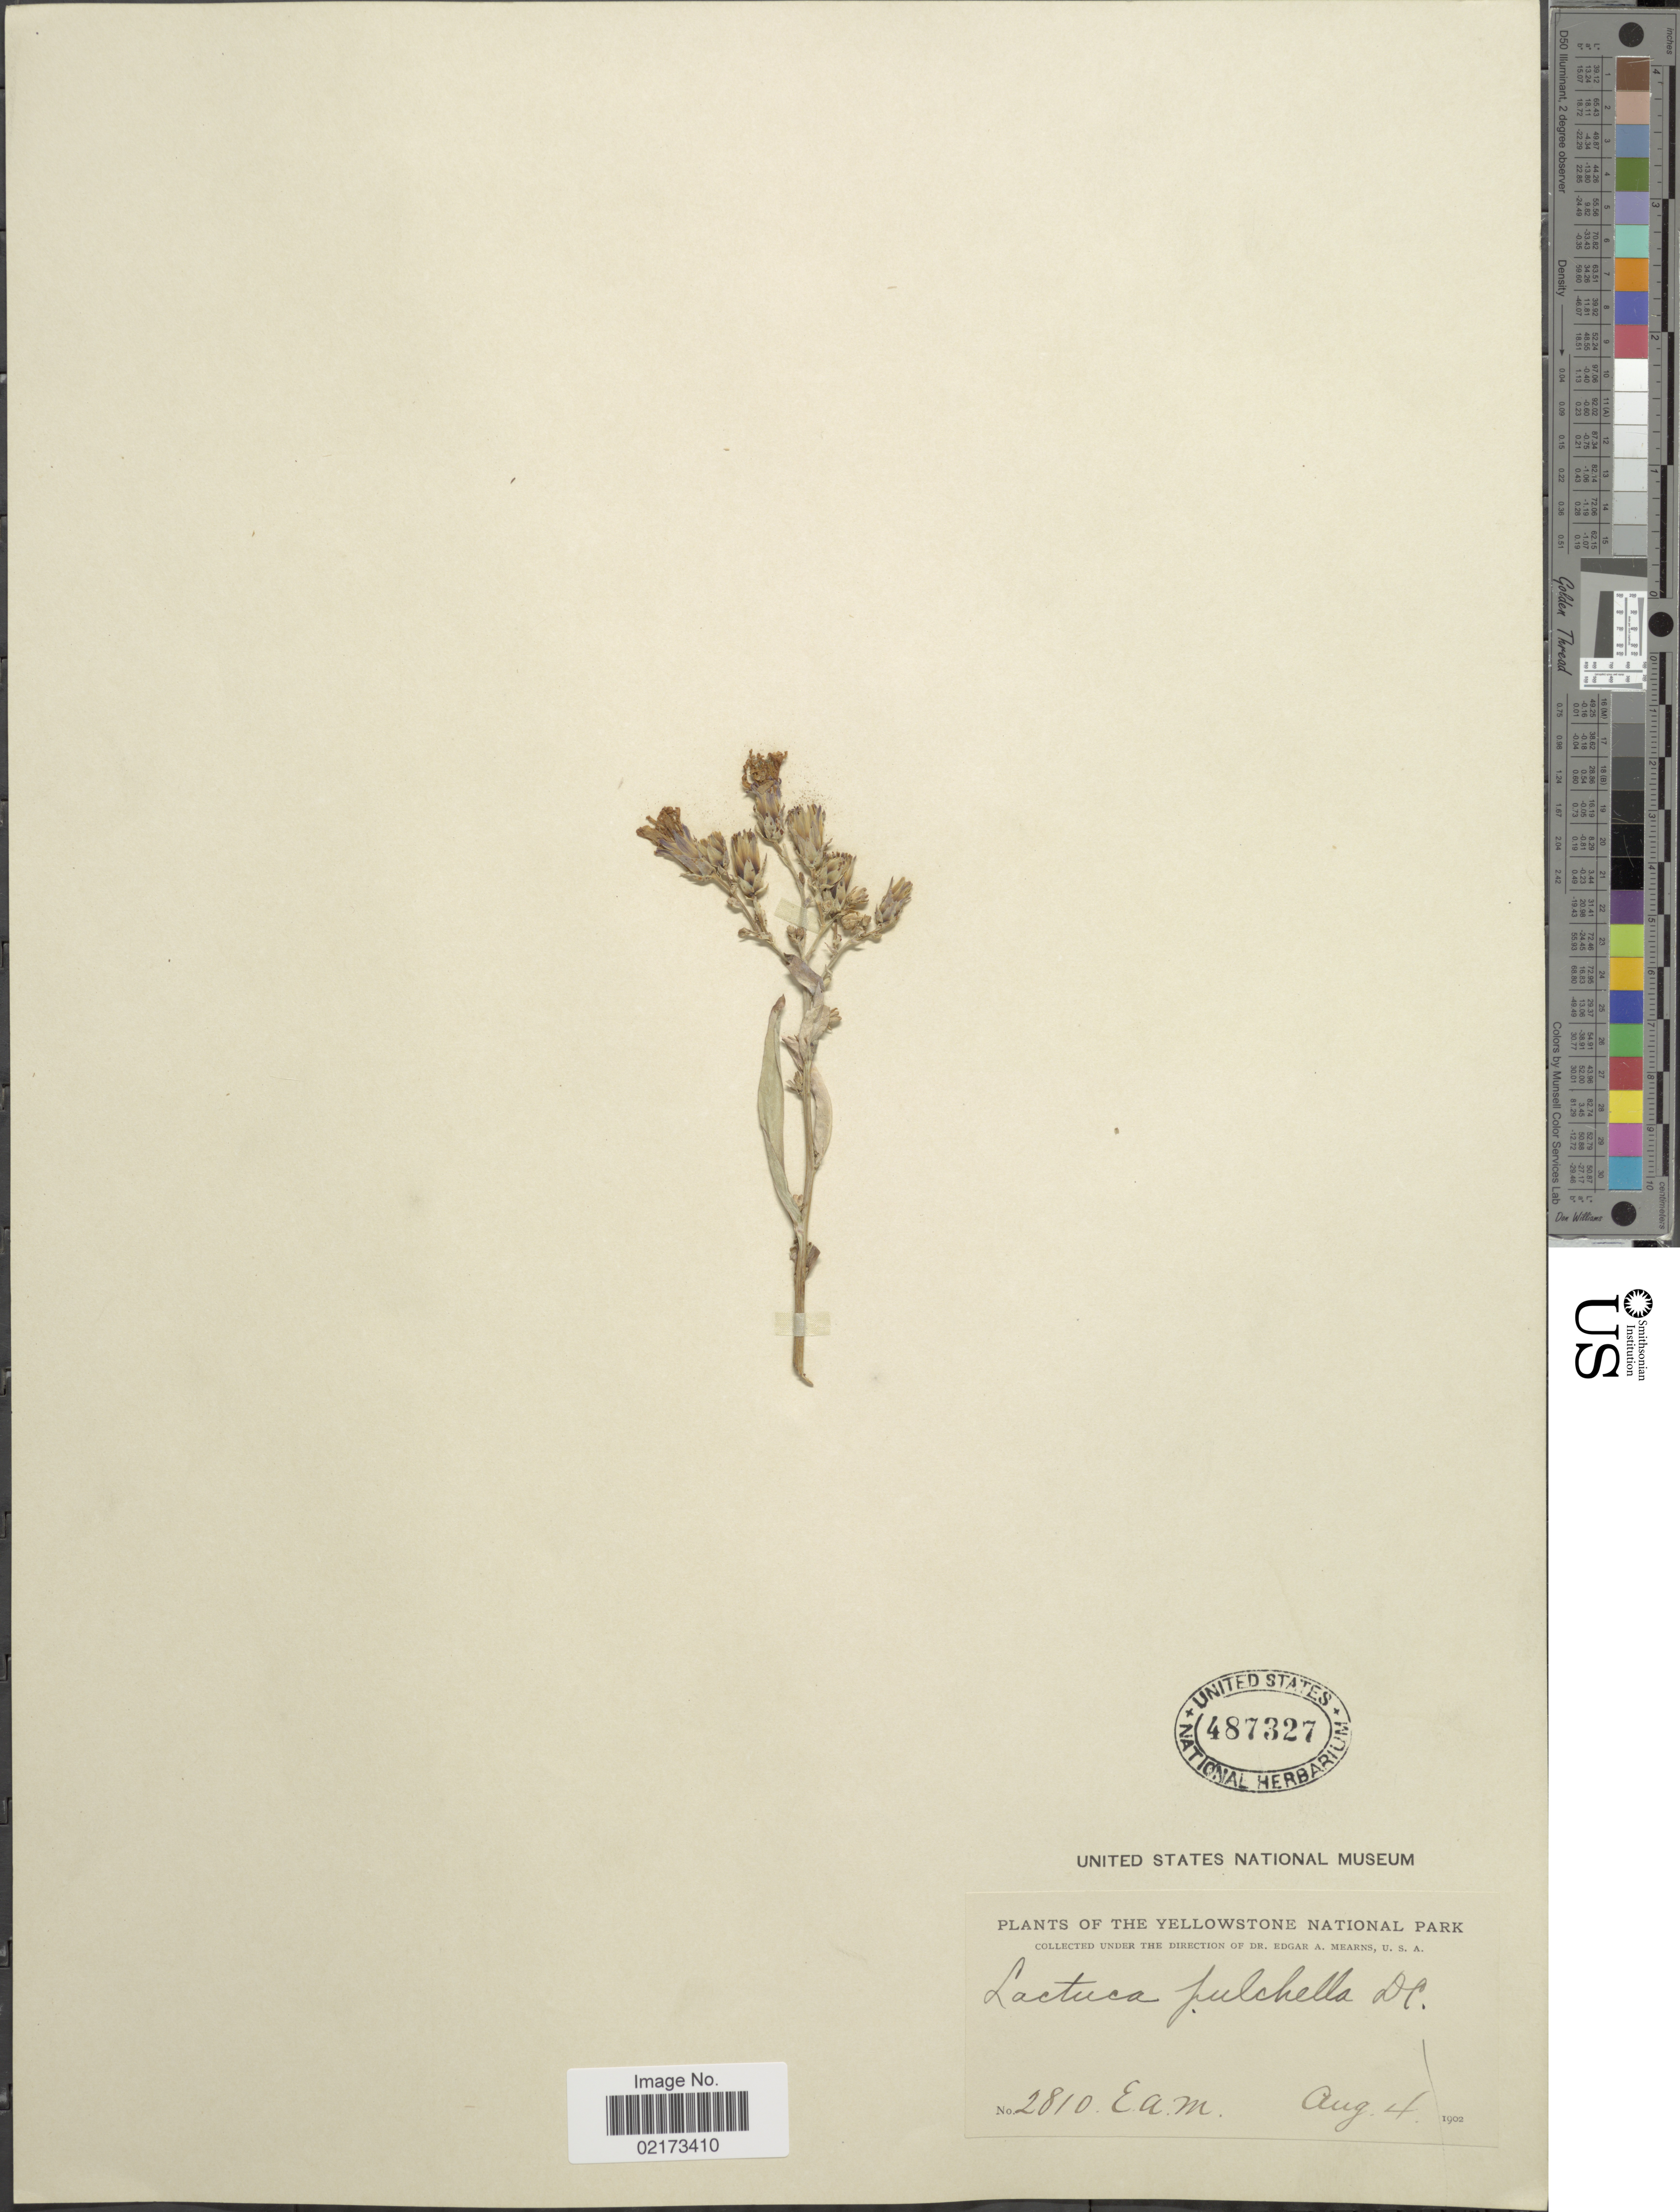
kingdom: Plantae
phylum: Tracheophyta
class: Magnoliopsida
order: Asterales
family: Asteraceae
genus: Lactuca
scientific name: Lactuca tatarica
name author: (L.) C.A. Mey.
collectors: E. A. Mearns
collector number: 2810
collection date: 1902-08-04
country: United States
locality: Yellowstone National Park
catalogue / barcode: US 487327